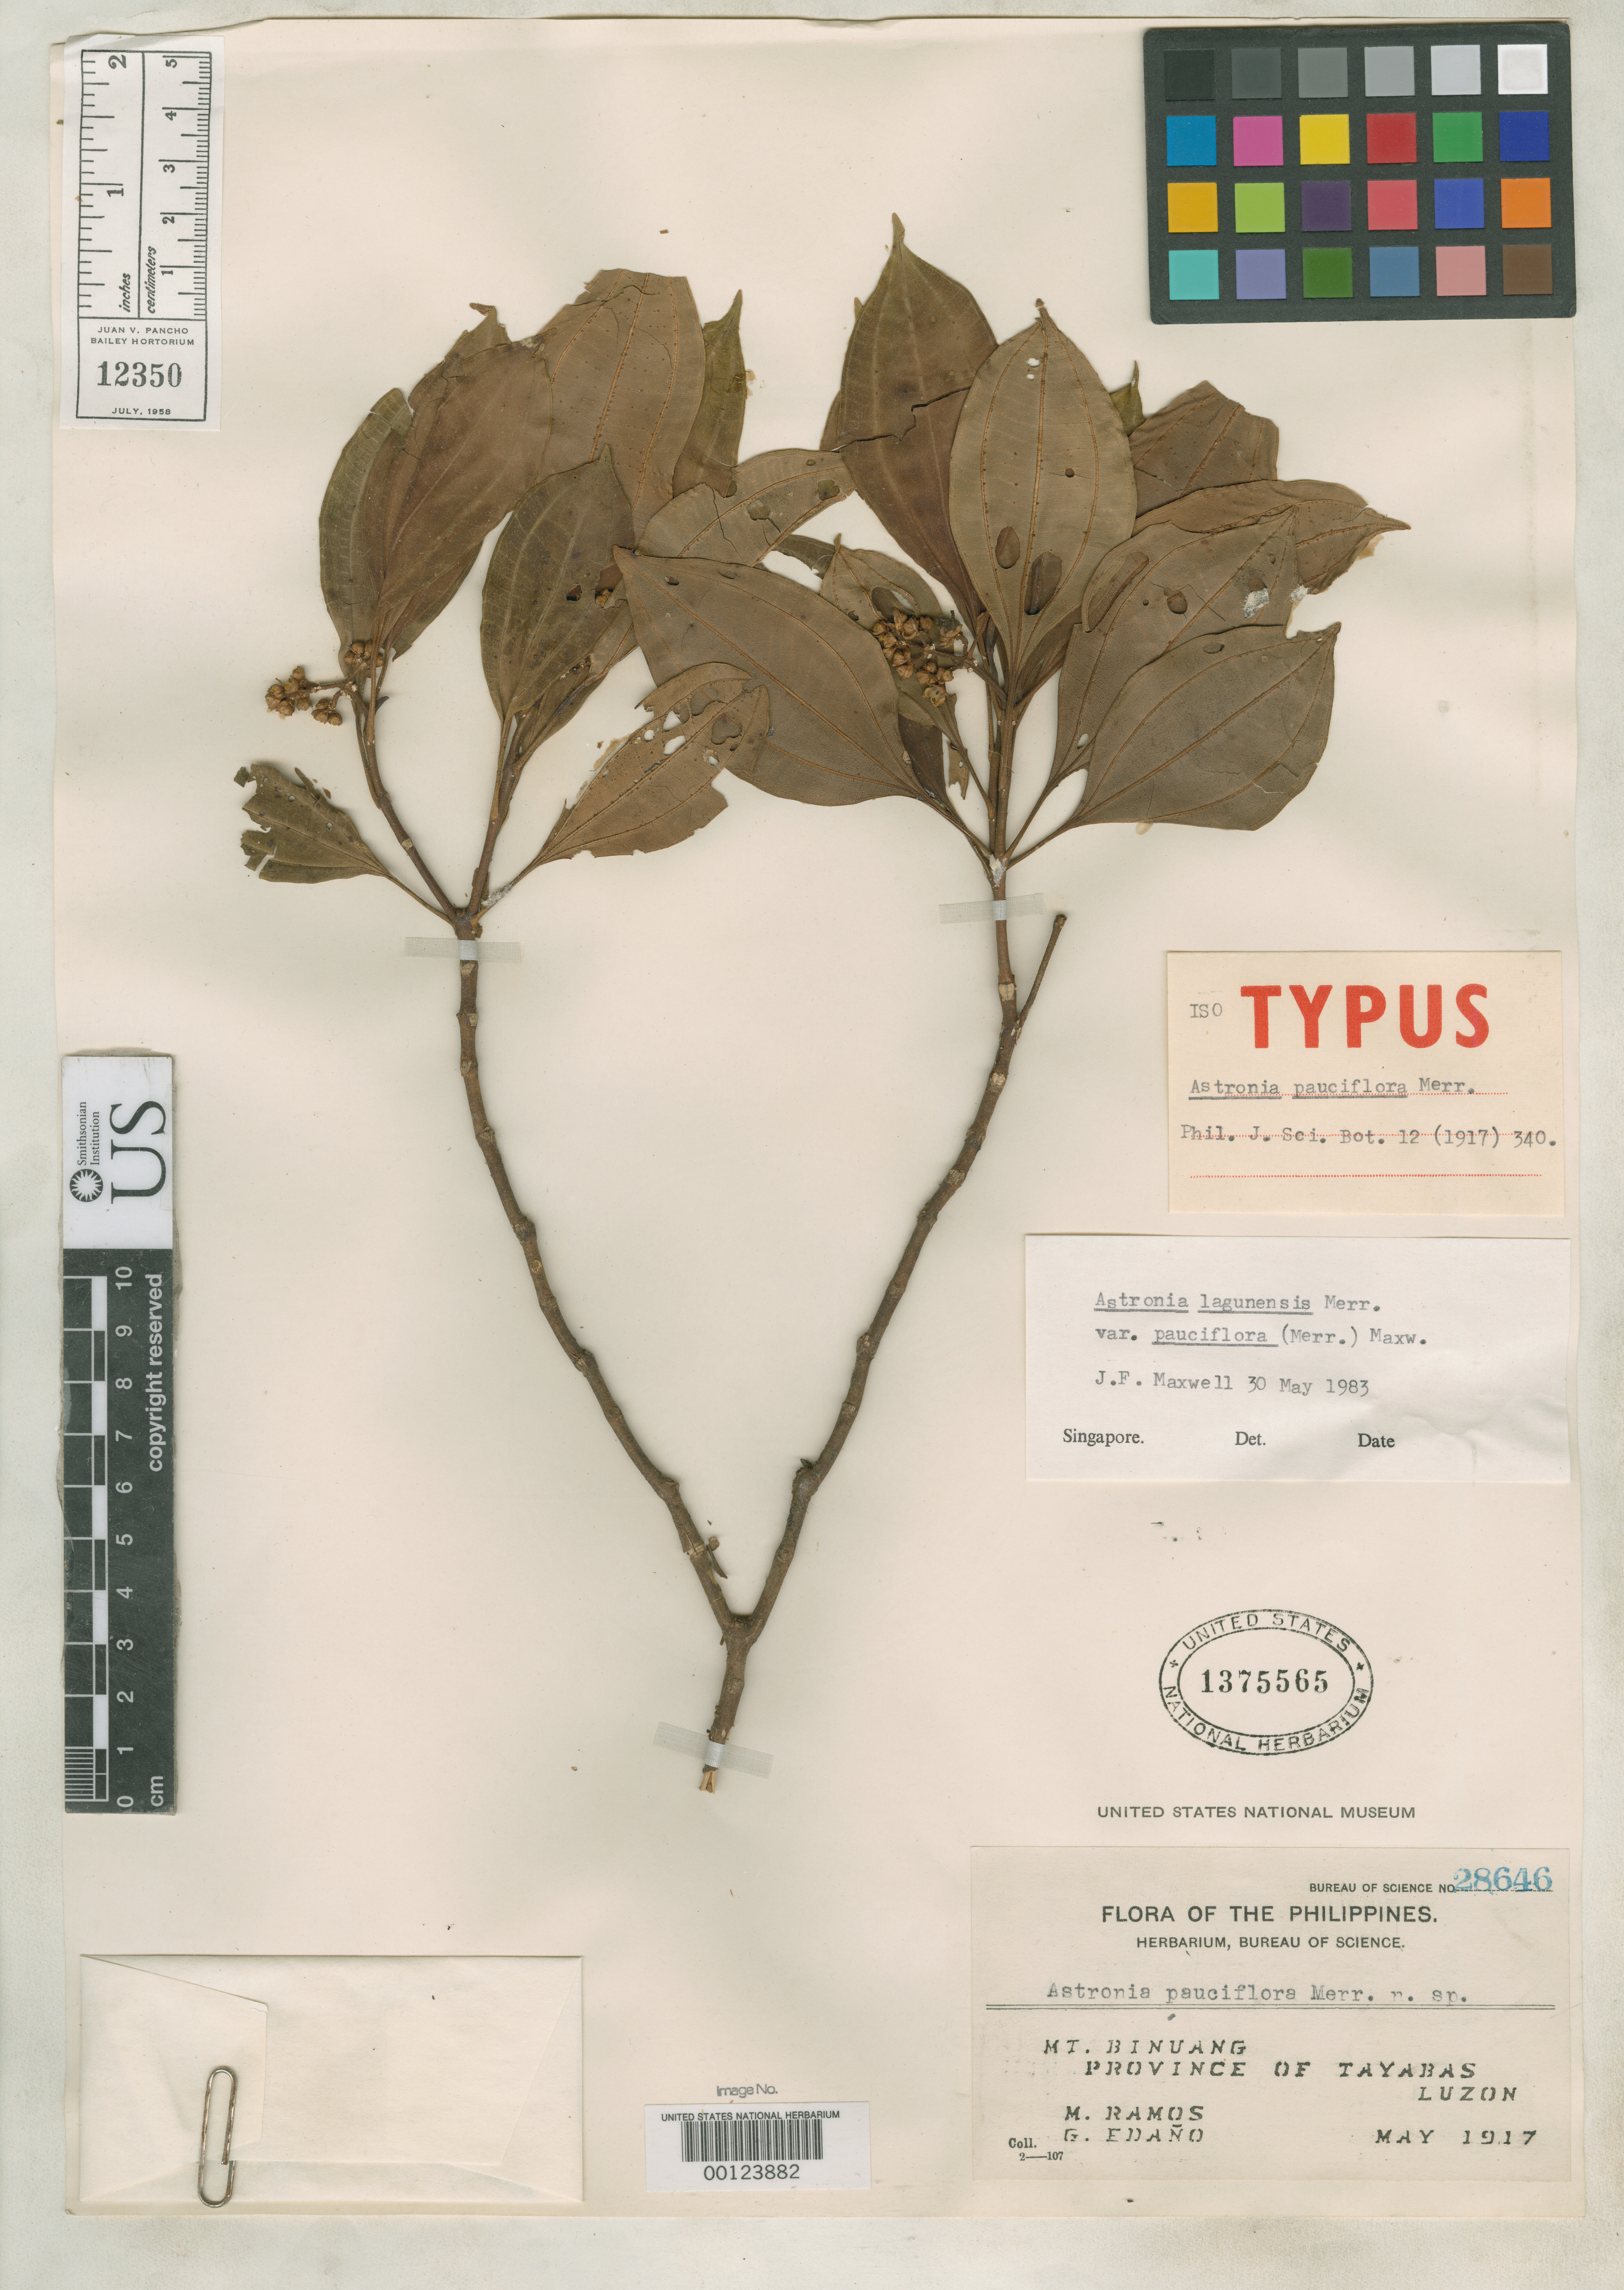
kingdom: Plantae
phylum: Tracheophyta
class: Magnoliopsida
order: Myrtales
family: Melastomataceae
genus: Astronia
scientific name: Astronia pauciflora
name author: Merr.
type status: Isotype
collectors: M. Ramos & G. E. Edaño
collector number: Bur. Sci. 28646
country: Philippines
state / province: Calabarzon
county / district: Quezon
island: Luzon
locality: Mt. Binuang, back of Infanta.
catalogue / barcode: US 1375565